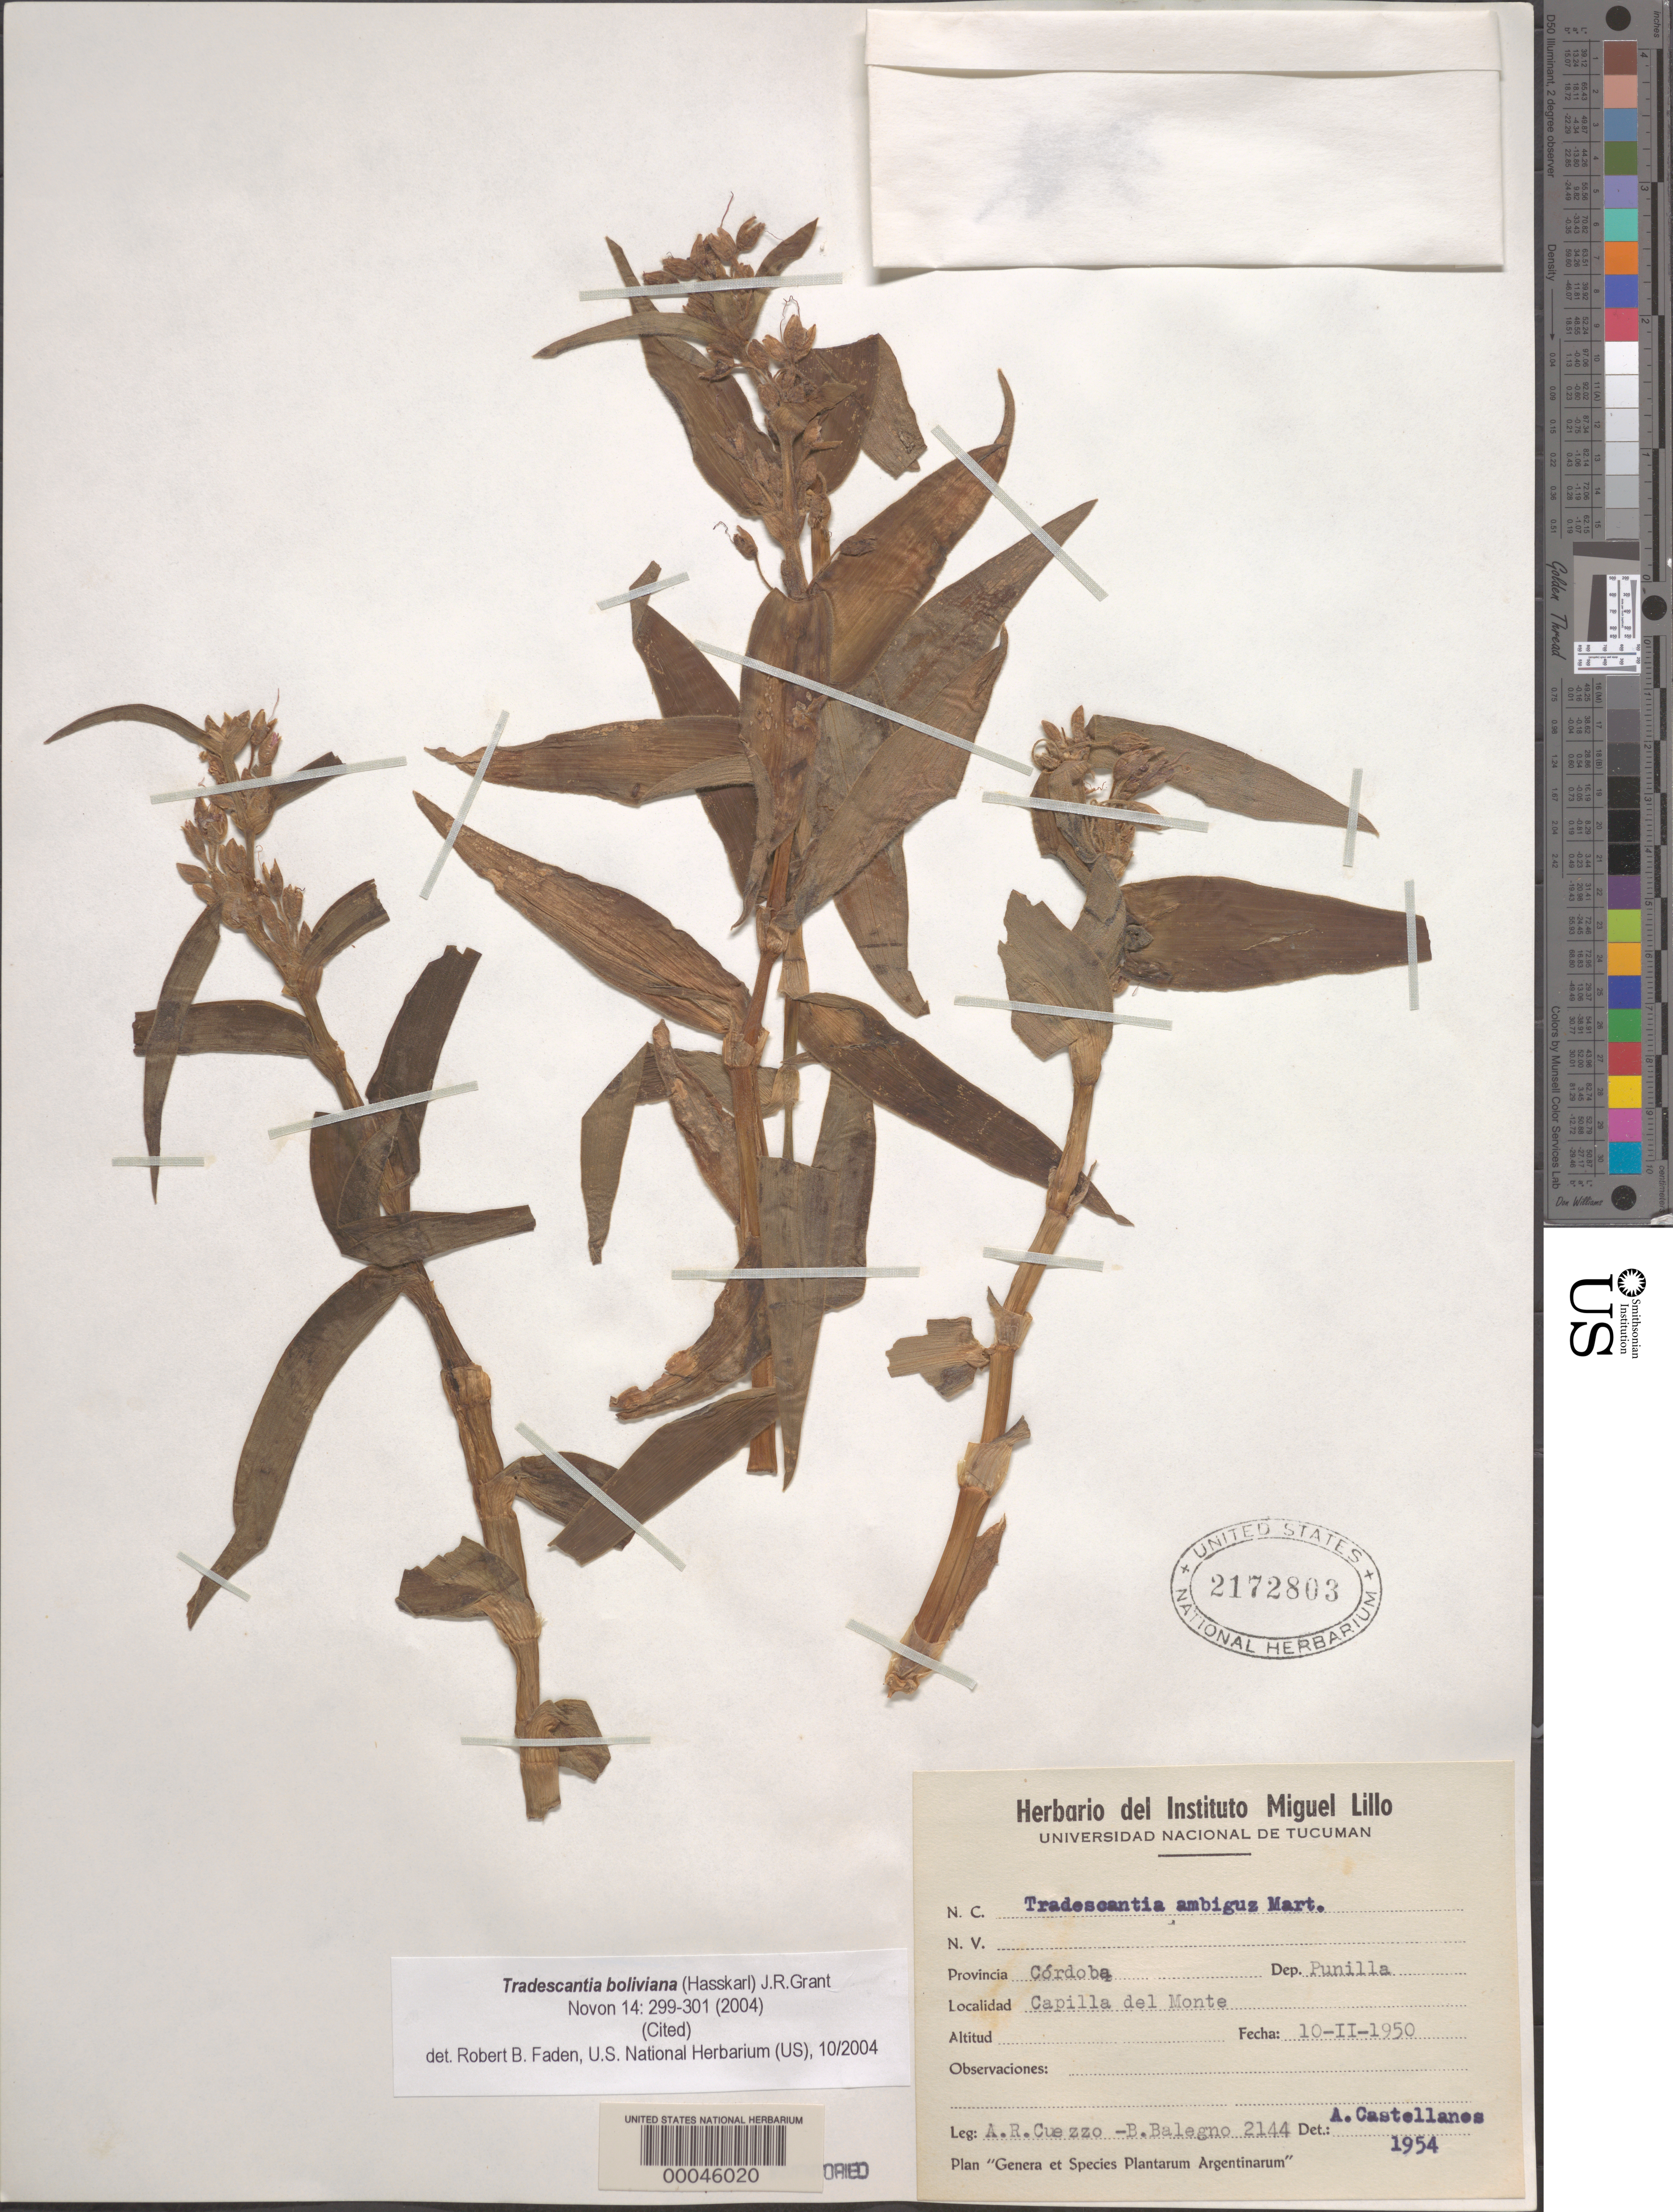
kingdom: Plantae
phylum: Tracheophyta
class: Liliopsida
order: Commelinales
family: Commelinaceae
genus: Tradescantia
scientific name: Tradescantia ambigua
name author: Mart. ex Schult. & Schult. f.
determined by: Castellanos, A.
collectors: A. Cuezzo & B. Balegno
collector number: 2144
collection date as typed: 10 Feb 1950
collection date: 1950-02-10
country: Argentina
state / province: Córdoba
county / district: Punilla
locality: Capilla del Monte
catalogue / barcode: US 2172803